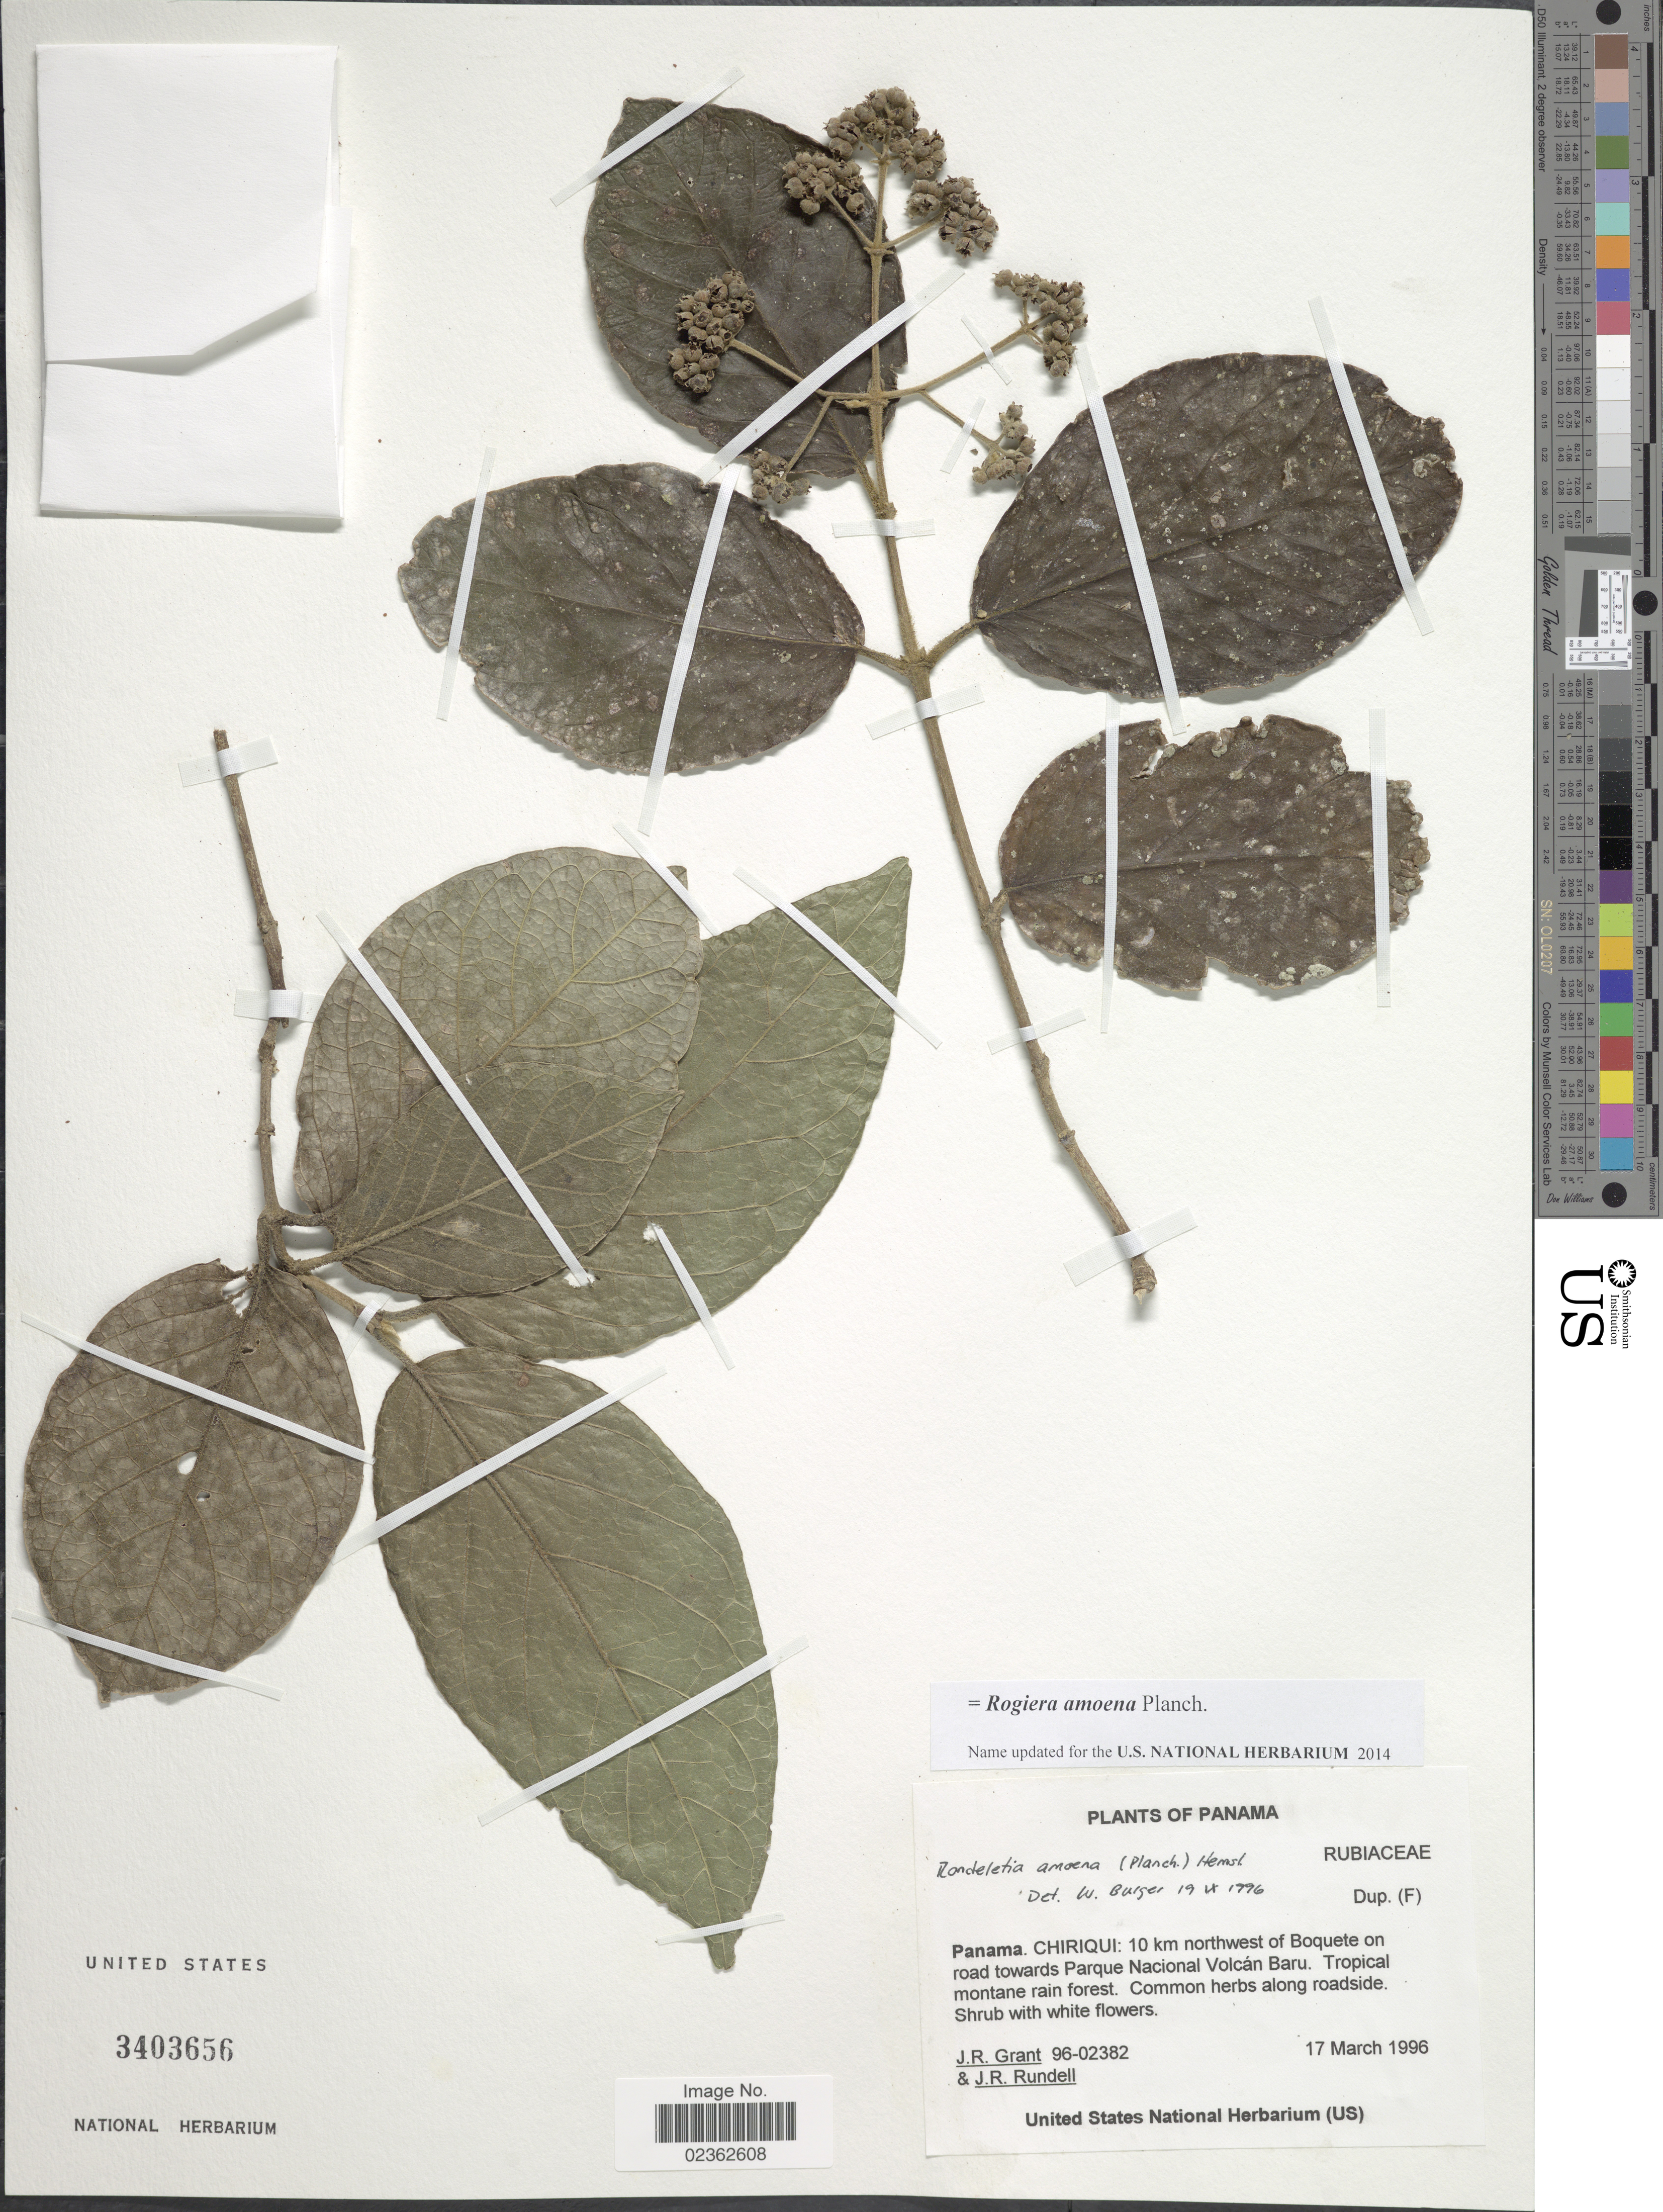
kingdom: Plantae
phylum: Tracheophyta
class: Magnoliopsida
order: Gentianales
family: Rubiaceae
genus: Rogiera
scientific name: Rogiera amoena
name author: Planch.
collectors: J. Grant & J. R. Rundell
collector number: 96-02382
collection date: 1996-03-17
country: Panama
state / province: Chiriqui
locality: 10 km northwest of Boquete on road towards Parque Nacional Volcan Baru, Tropical montane forest, common herbs along roadside.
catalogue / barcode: US 3403656